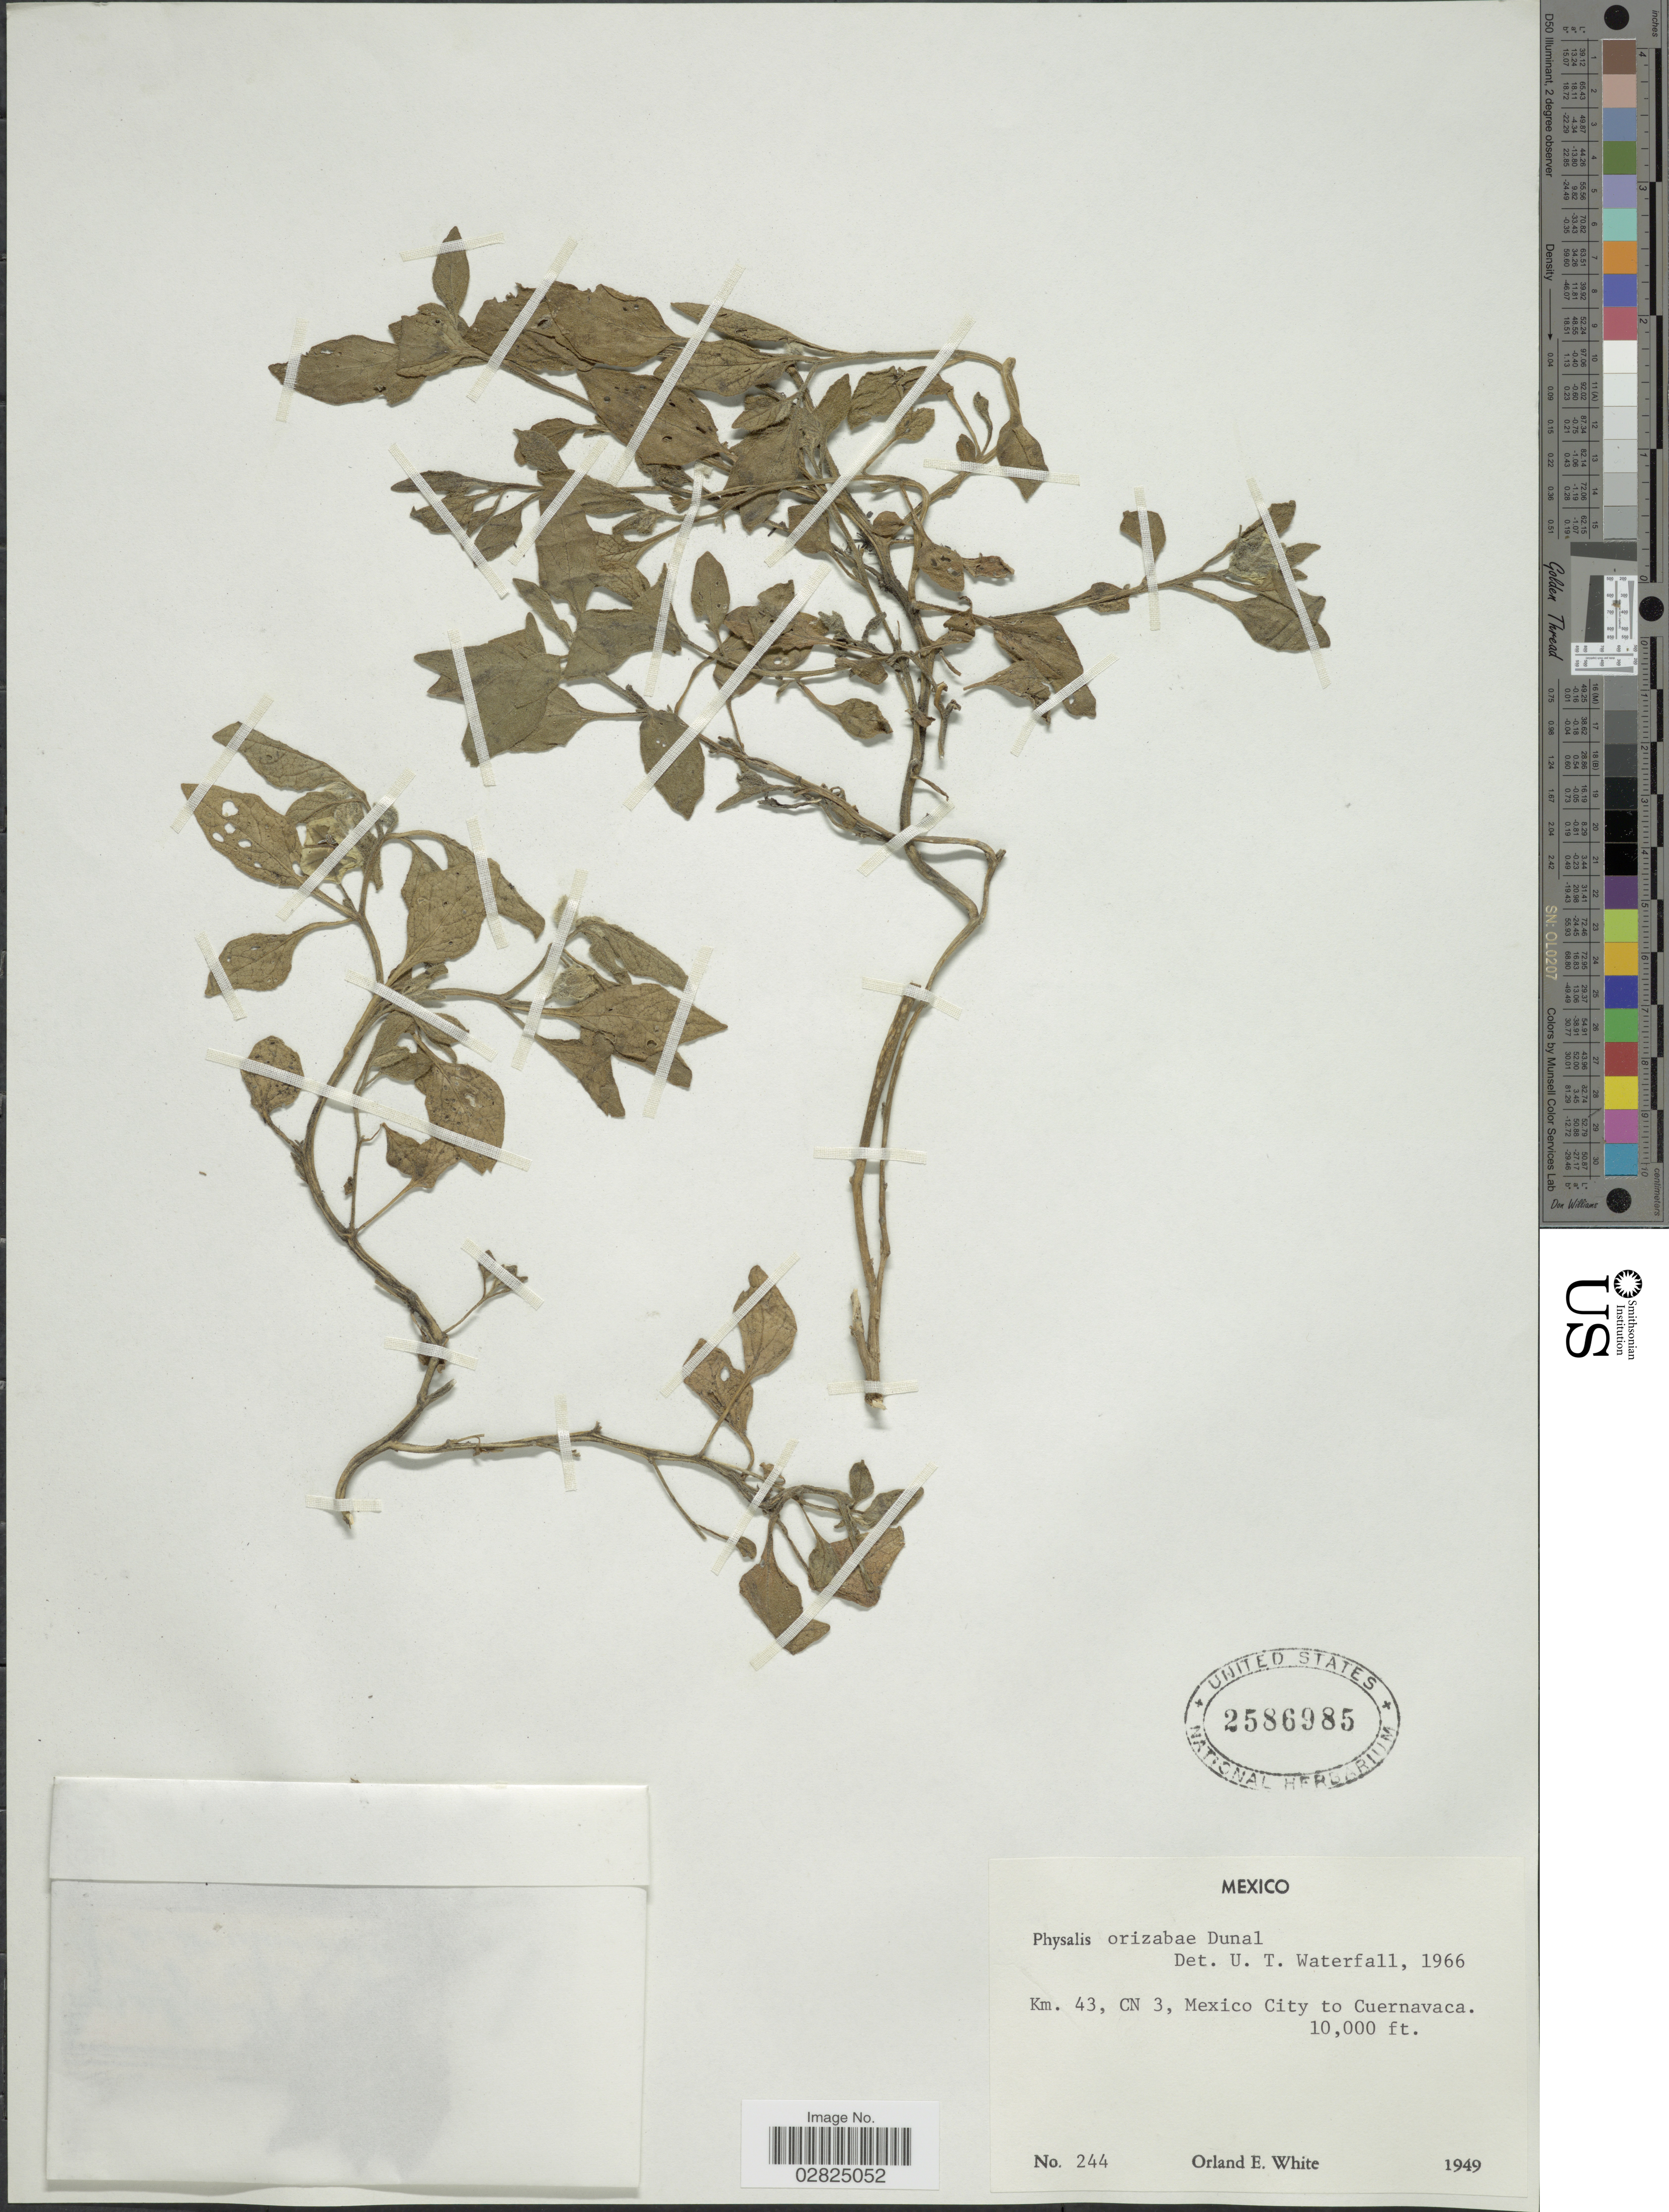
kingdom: Plantae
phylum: Tracheophyta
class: Magnoliopsida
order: Solanales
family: Solanaceae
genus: Physalis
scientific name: Physalis orizabae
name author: Dunal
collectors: O. E. White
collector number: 244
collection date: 1949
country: Mexico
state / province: México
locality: Km. 43, CN 3, Mexico City to Cuernavaca.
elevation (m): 3048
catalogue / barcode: US 2586985